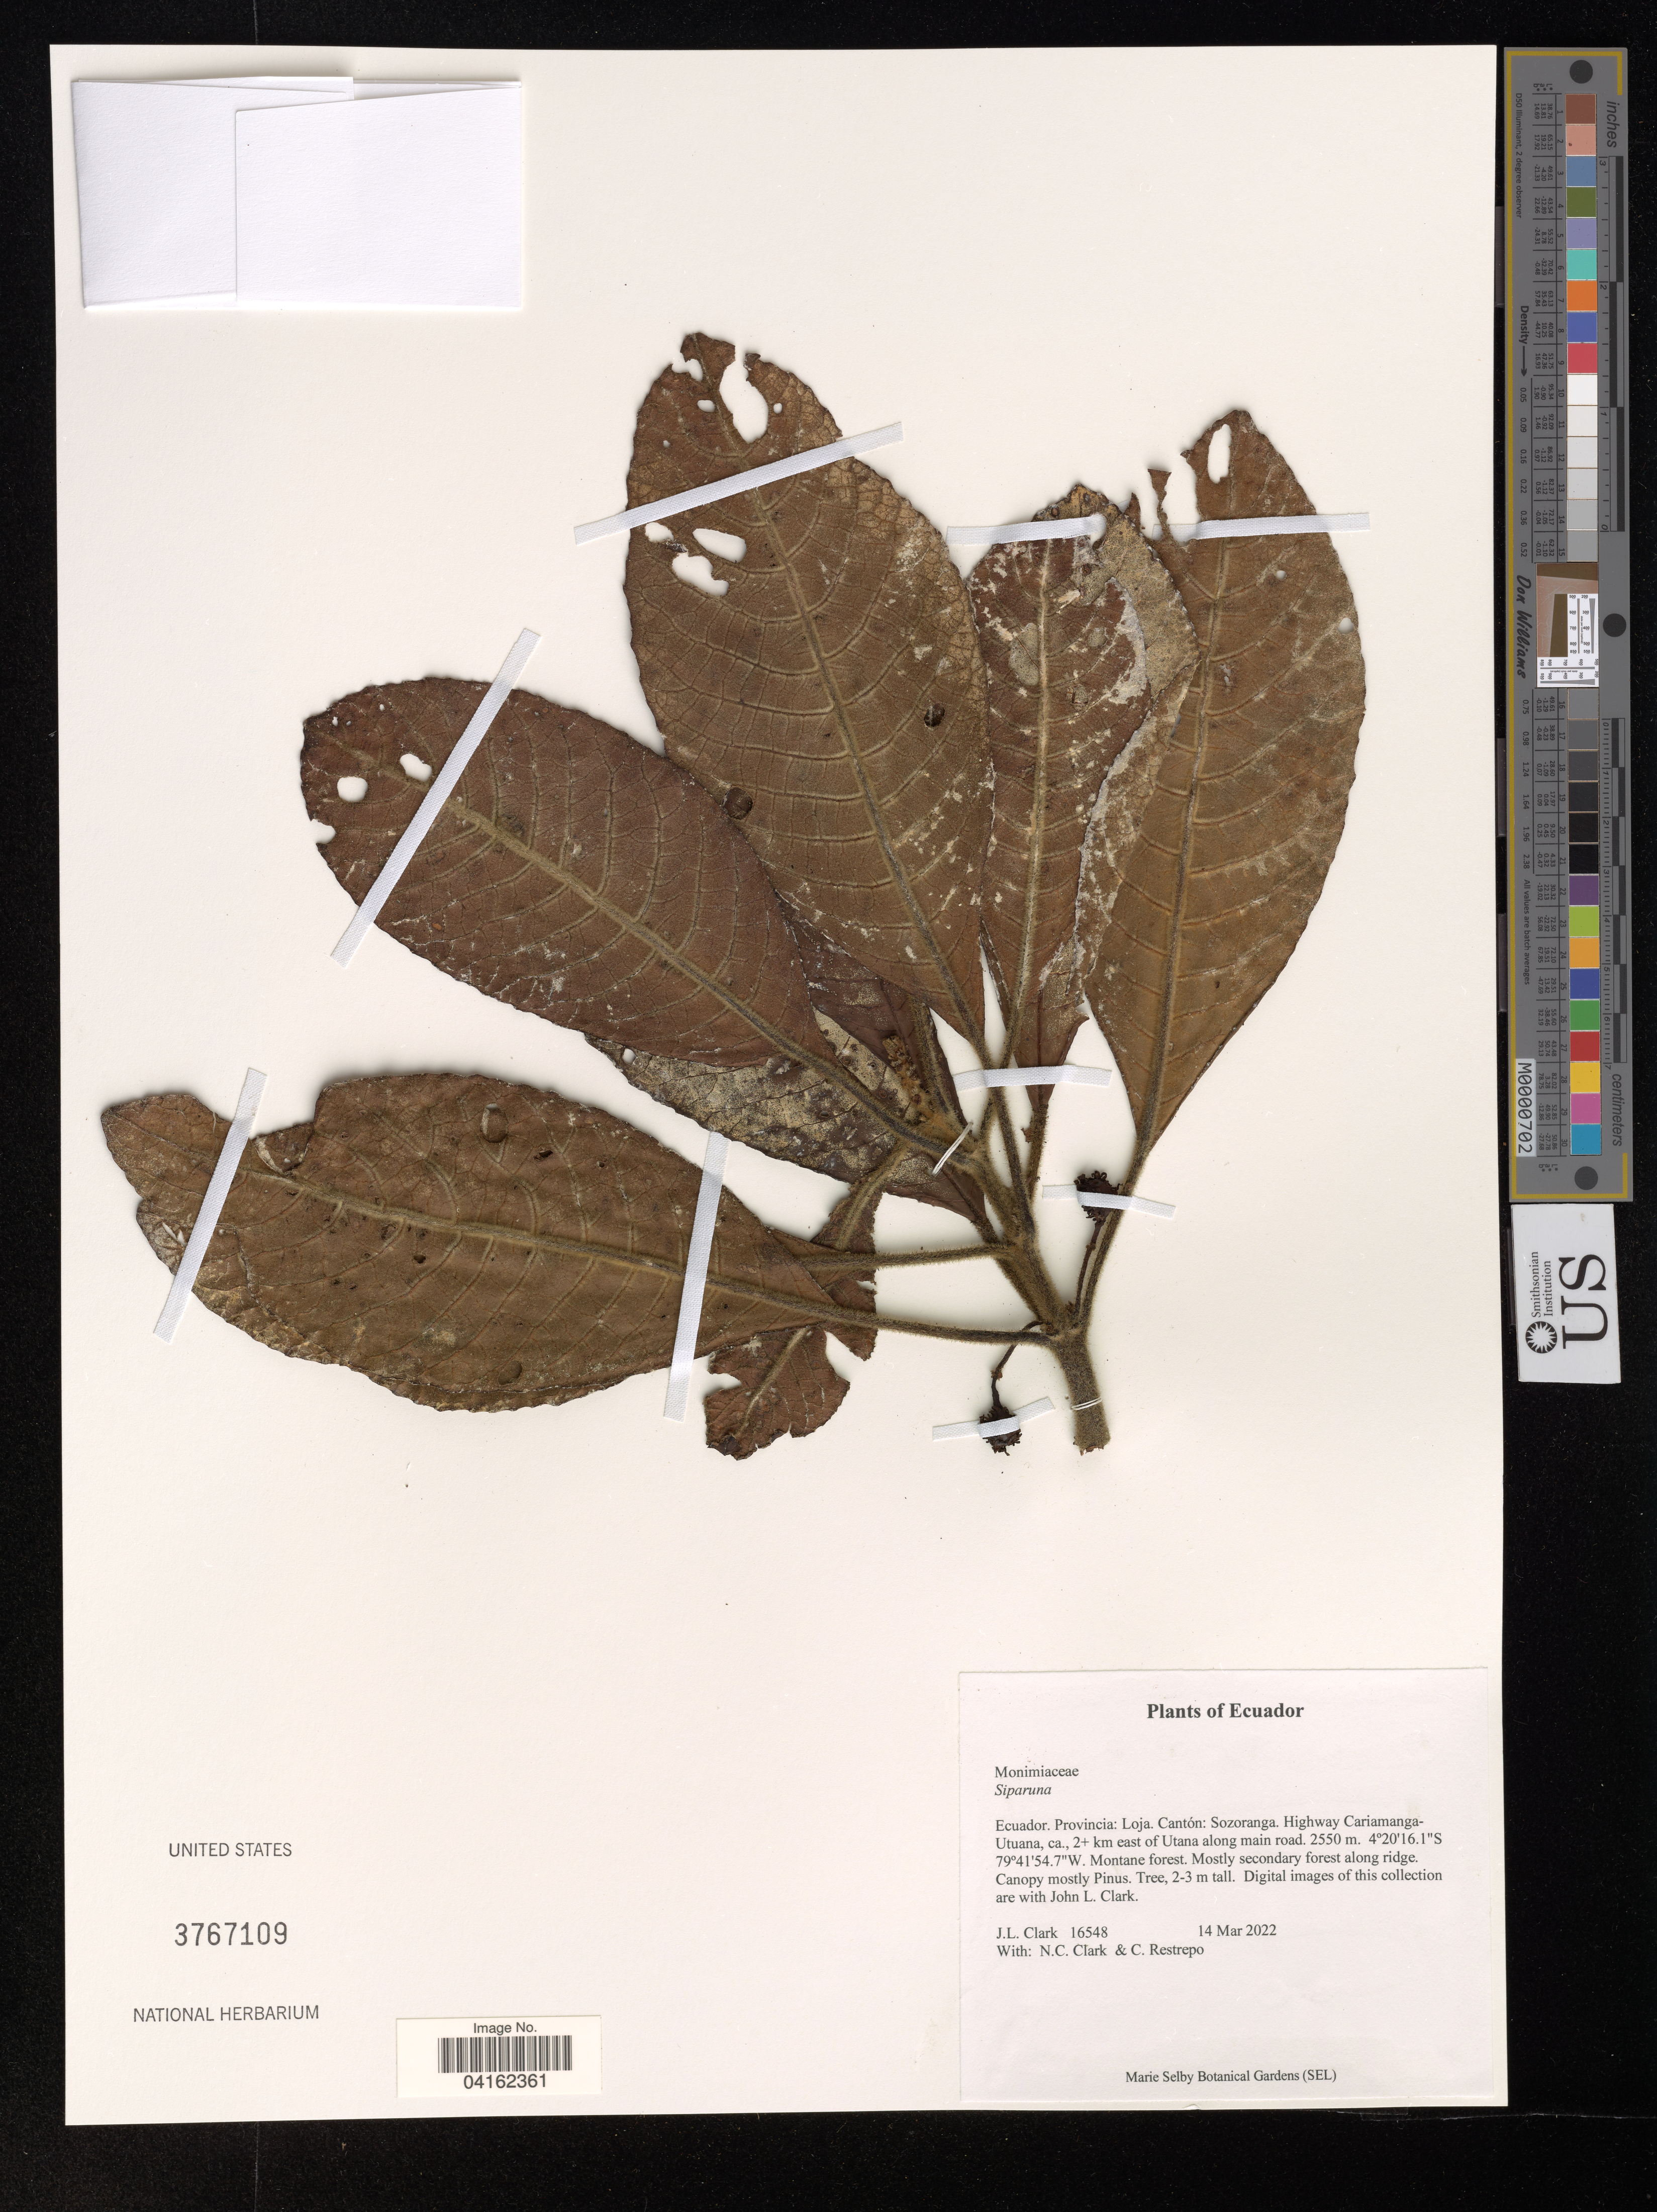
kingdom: Plantae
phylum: Tracheophyta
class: Magnoliopsida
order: Laurales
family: Siparunaceae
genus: Siparuna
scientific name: Siparuna sp.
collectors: J. L. Clark, N. C. Clark & C. Restrepo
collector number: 16548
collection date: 2022-03-14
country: Ecuador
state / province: Loja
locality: Cantón: Sozoranga. Highway Cariamanga-Utuana, ca. 2+ km east of Utana along main road.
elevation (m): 2550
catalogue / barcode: US 3767109